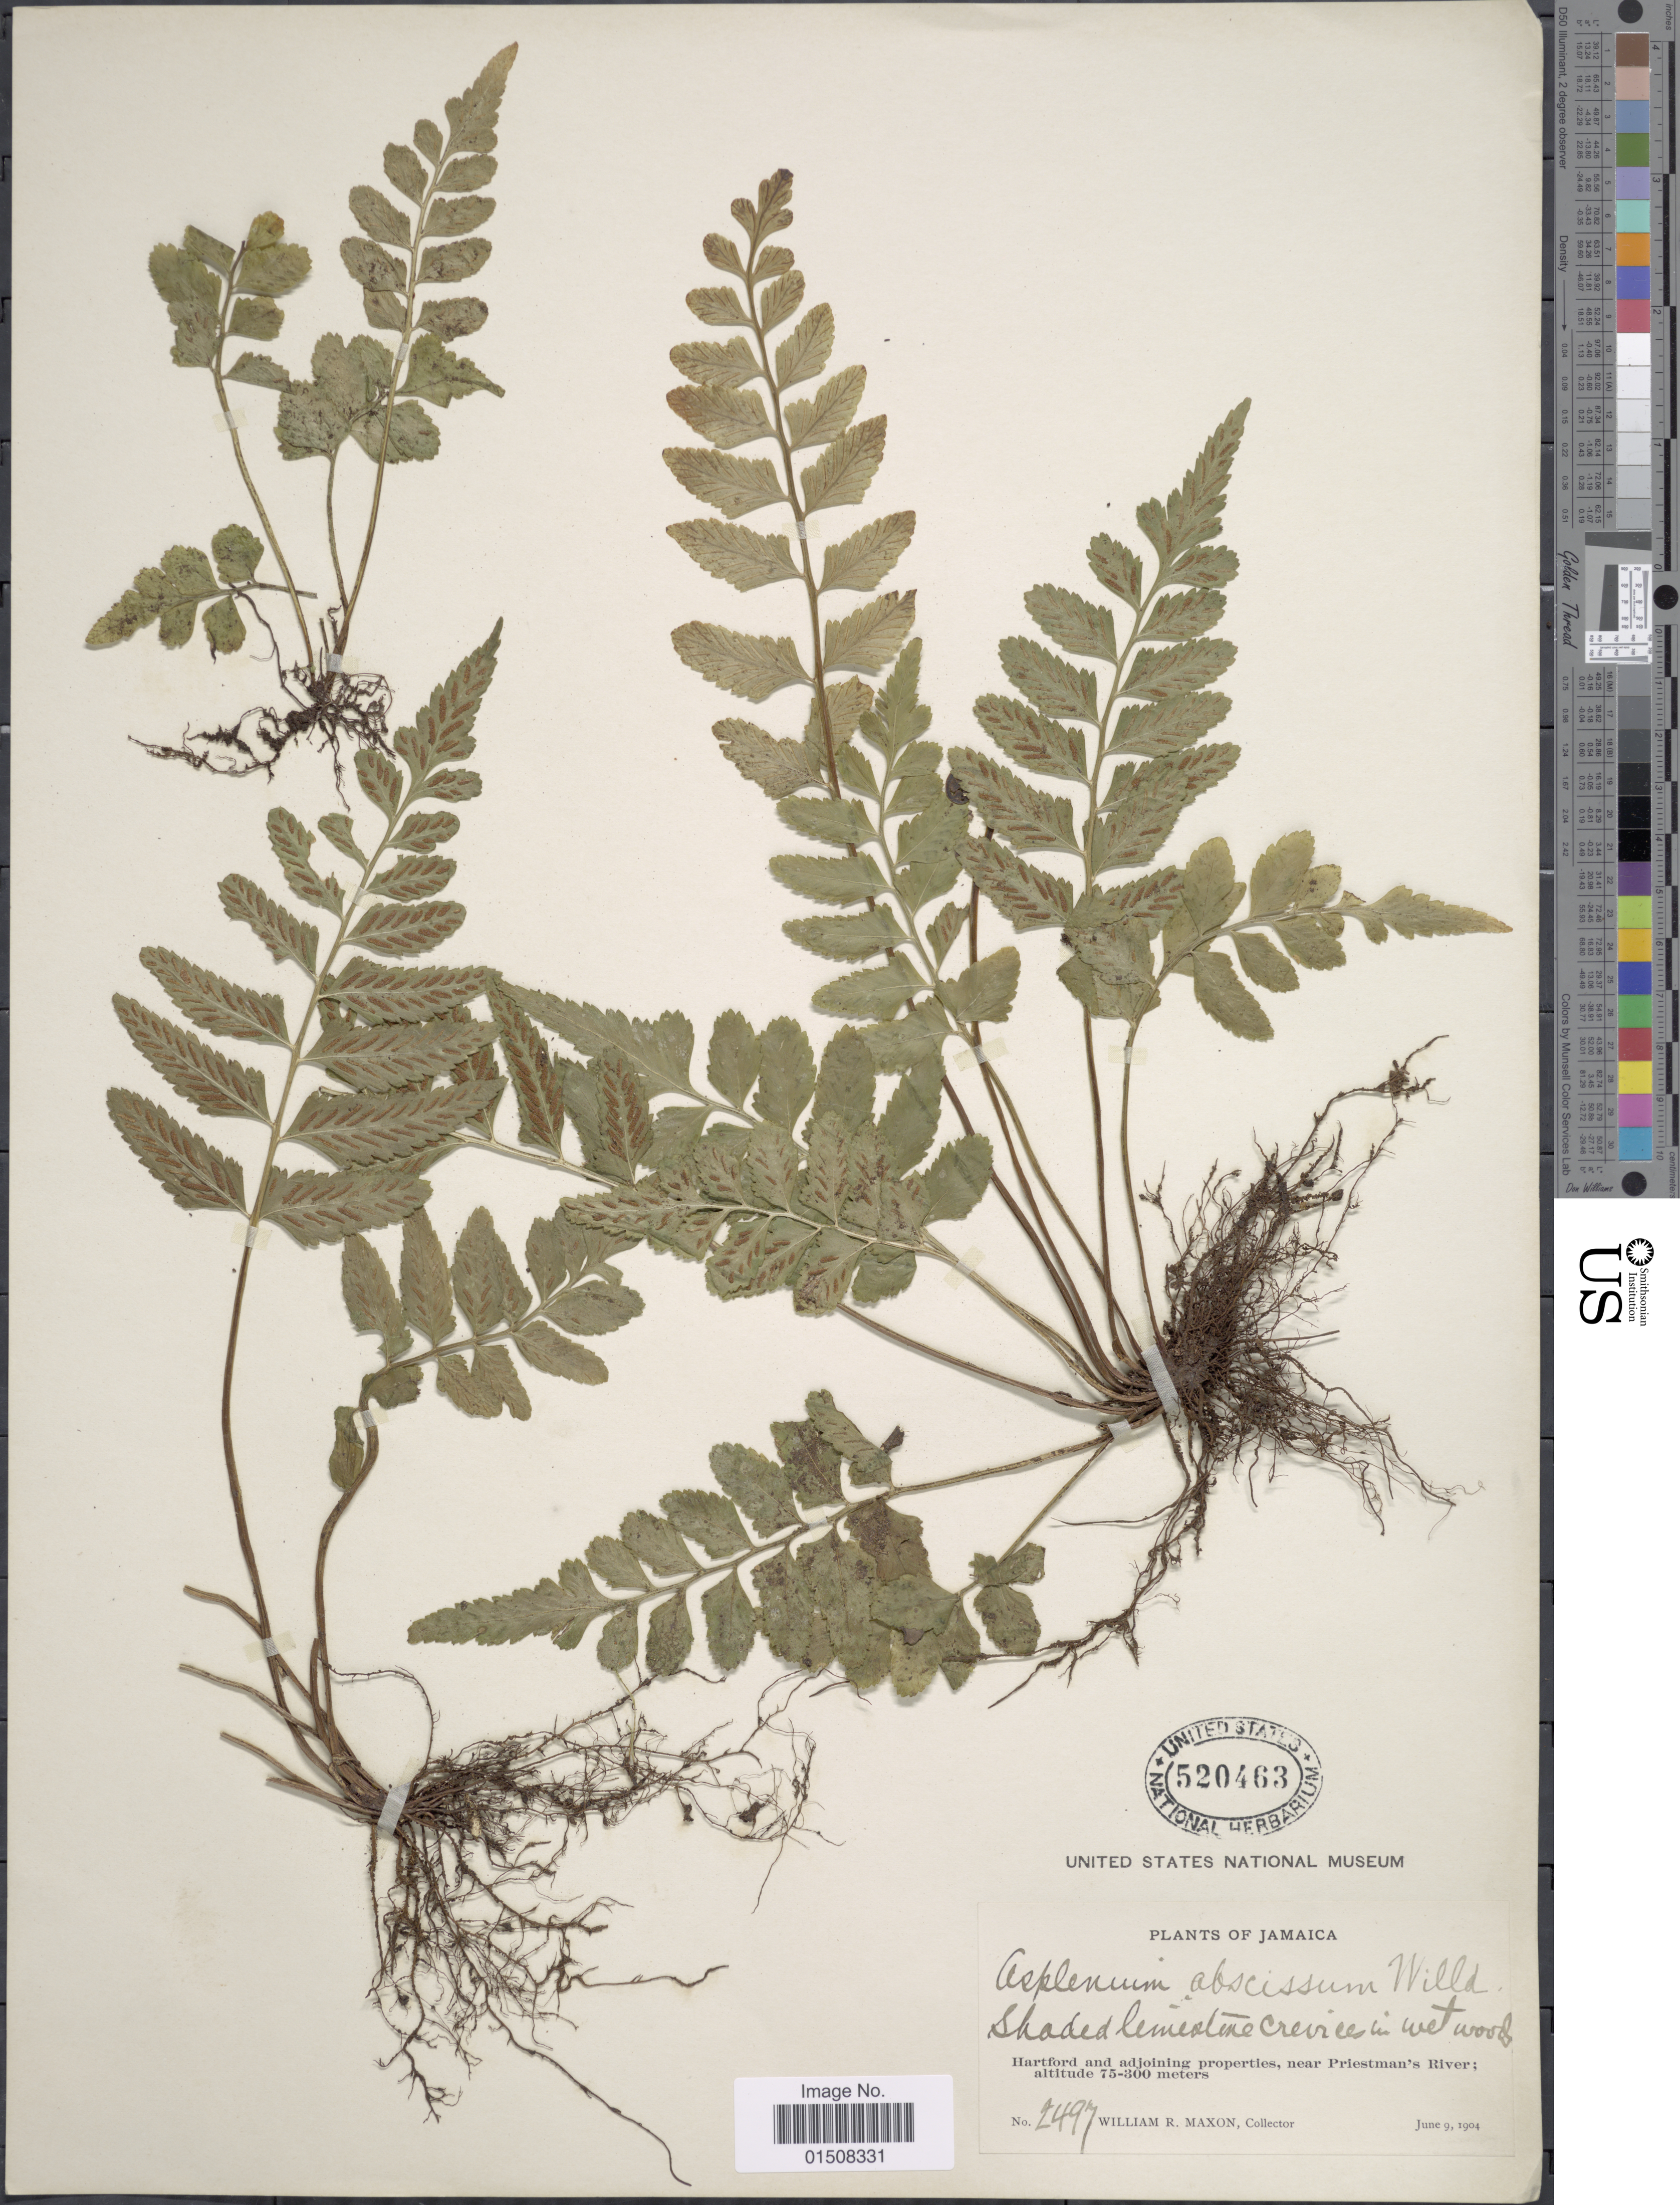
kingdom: Plantae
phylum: Tracheophyta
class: Polypodiopsida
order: Polypodiales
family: Aspleniaceae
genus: Asplenium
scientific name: Asplenium abscissum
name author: Willd.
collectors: W. R. Maxon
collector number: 2497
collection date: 1904-06-09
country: Jamaica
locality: Hartfort and adjoining properties, near Priestman's River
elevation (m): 75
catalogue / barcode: US 520463